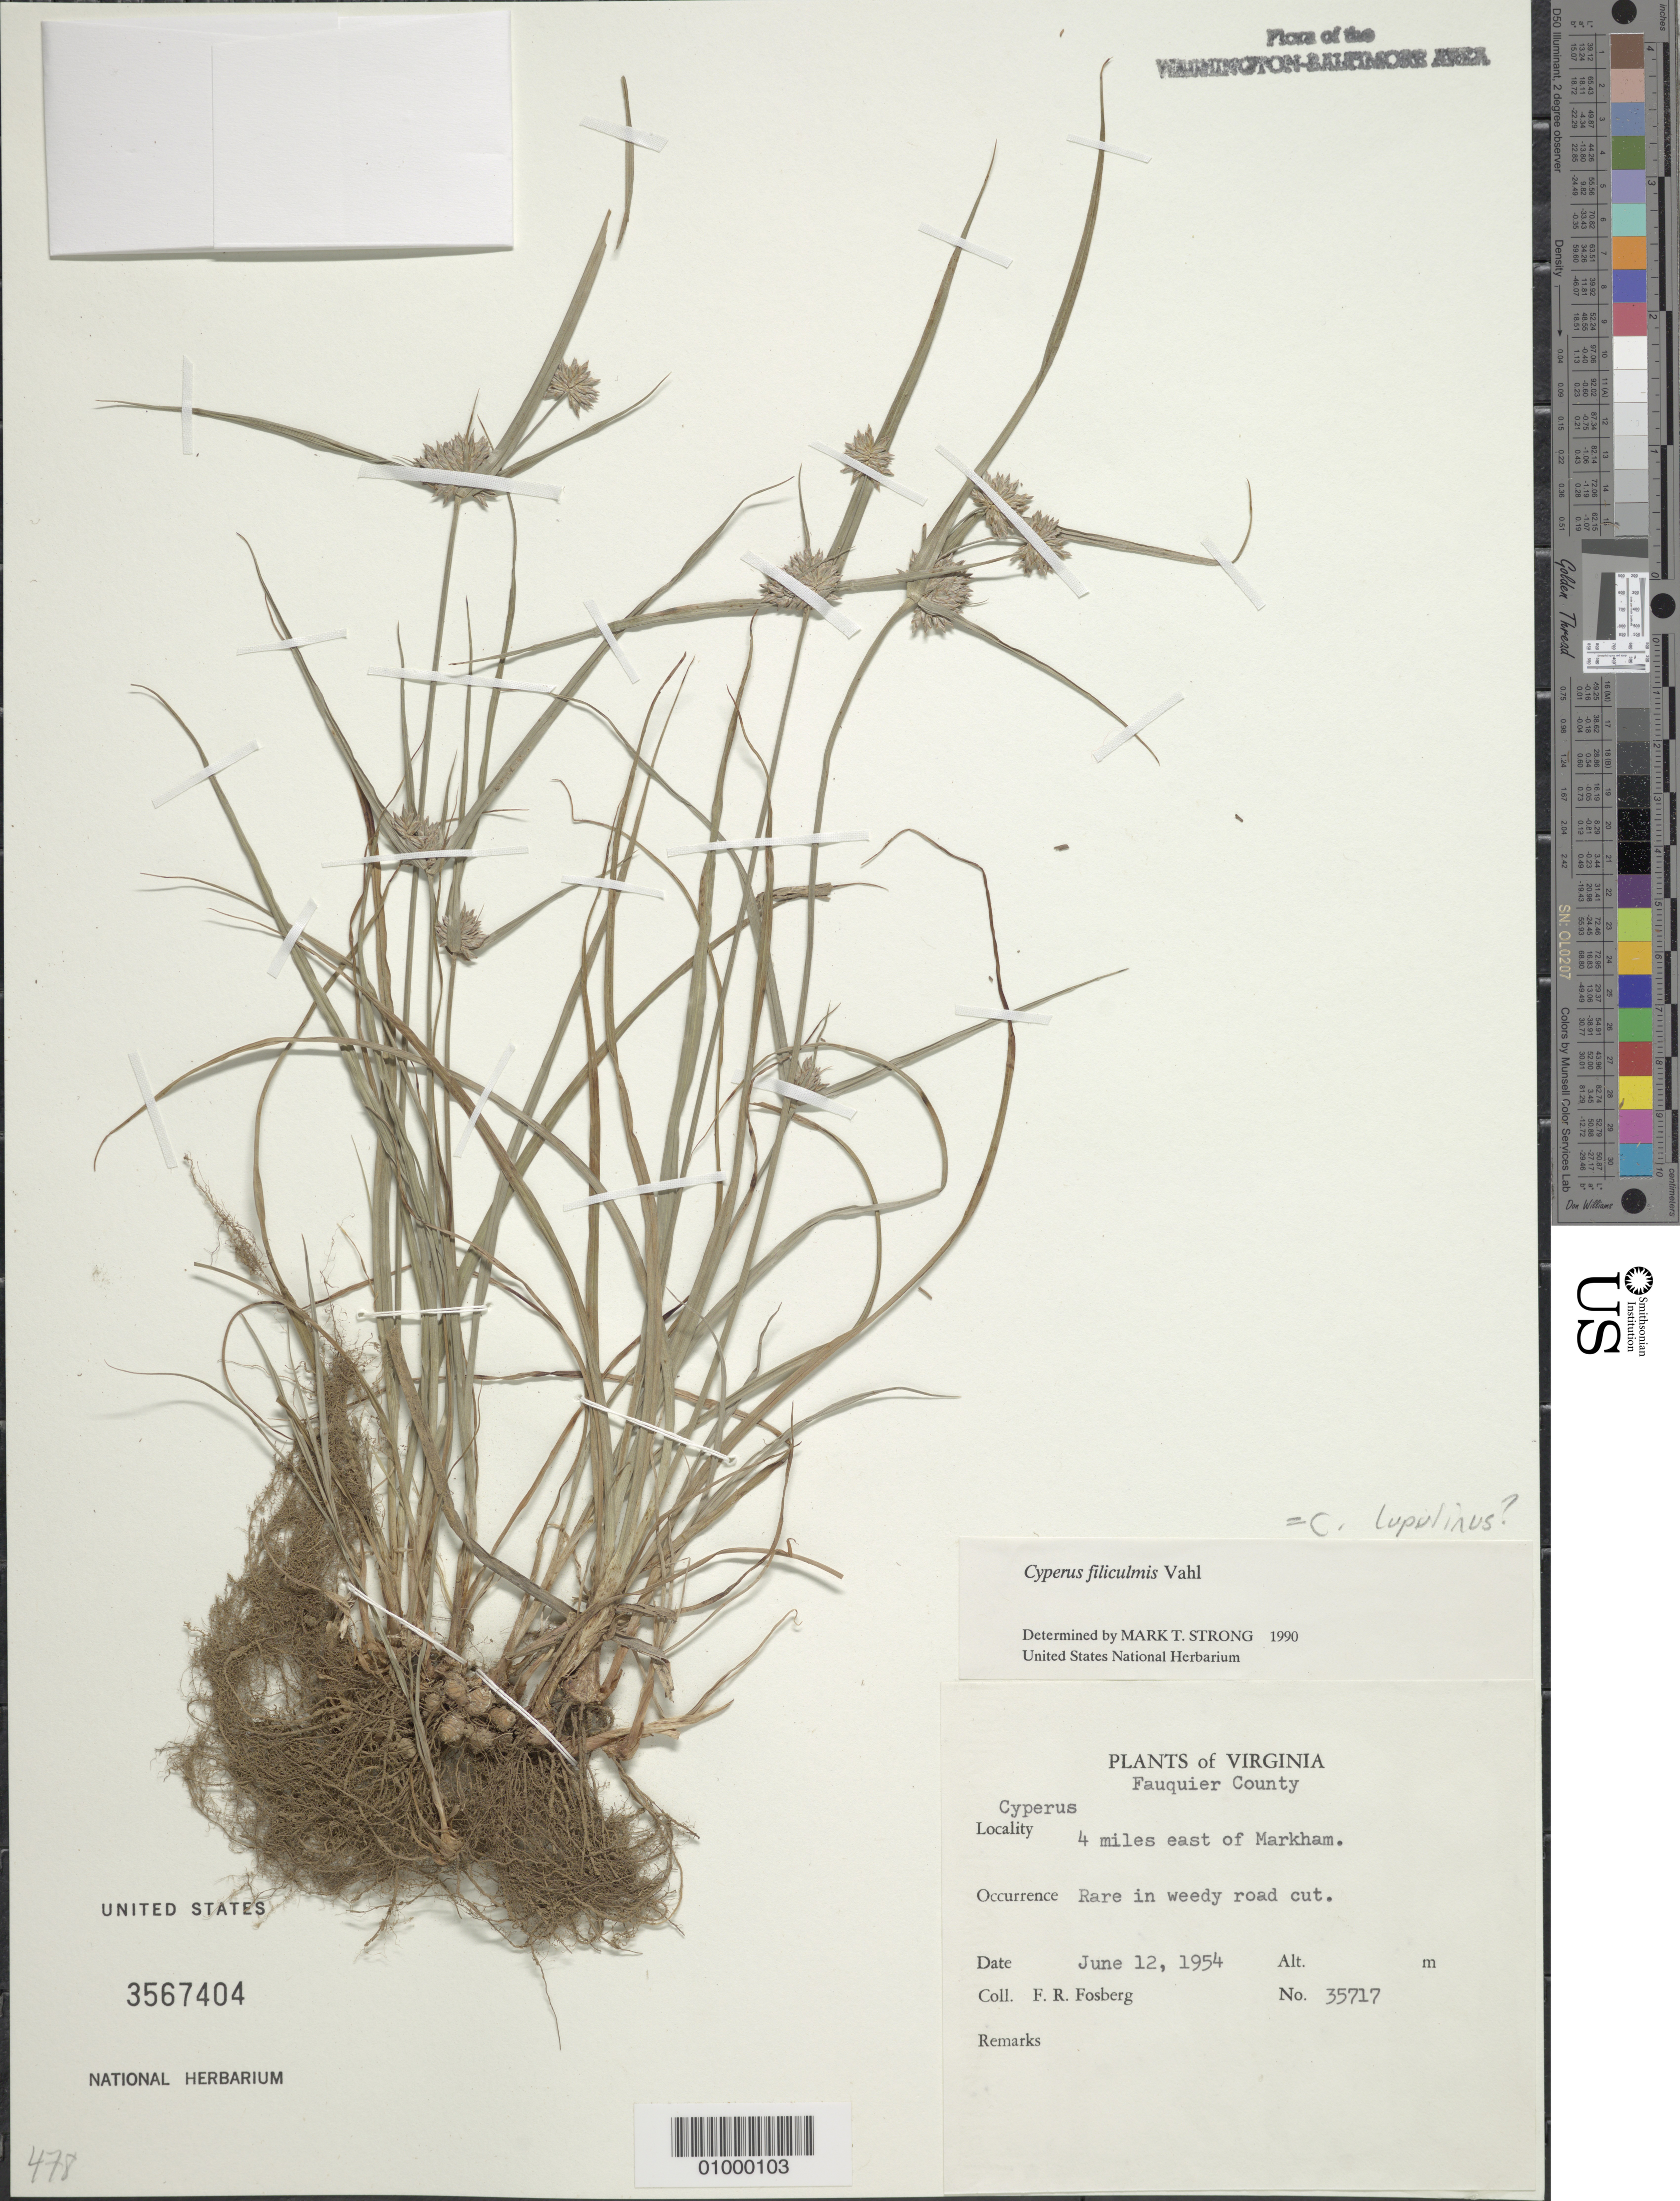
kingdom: Plantae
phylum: Tracheophyta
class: Liliopsida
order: Poales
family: Cyperaceae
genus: Cyperus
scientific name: Cyperus filiculmis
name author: Vahl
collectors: F. R. Fosberg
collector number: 35717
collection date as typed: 12 Jun 1954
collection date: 1954-06-12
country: United States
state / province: Virginia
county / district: Fauquier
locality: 4 miles east of Markham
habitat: weedy road cut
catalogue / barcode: US 3567404